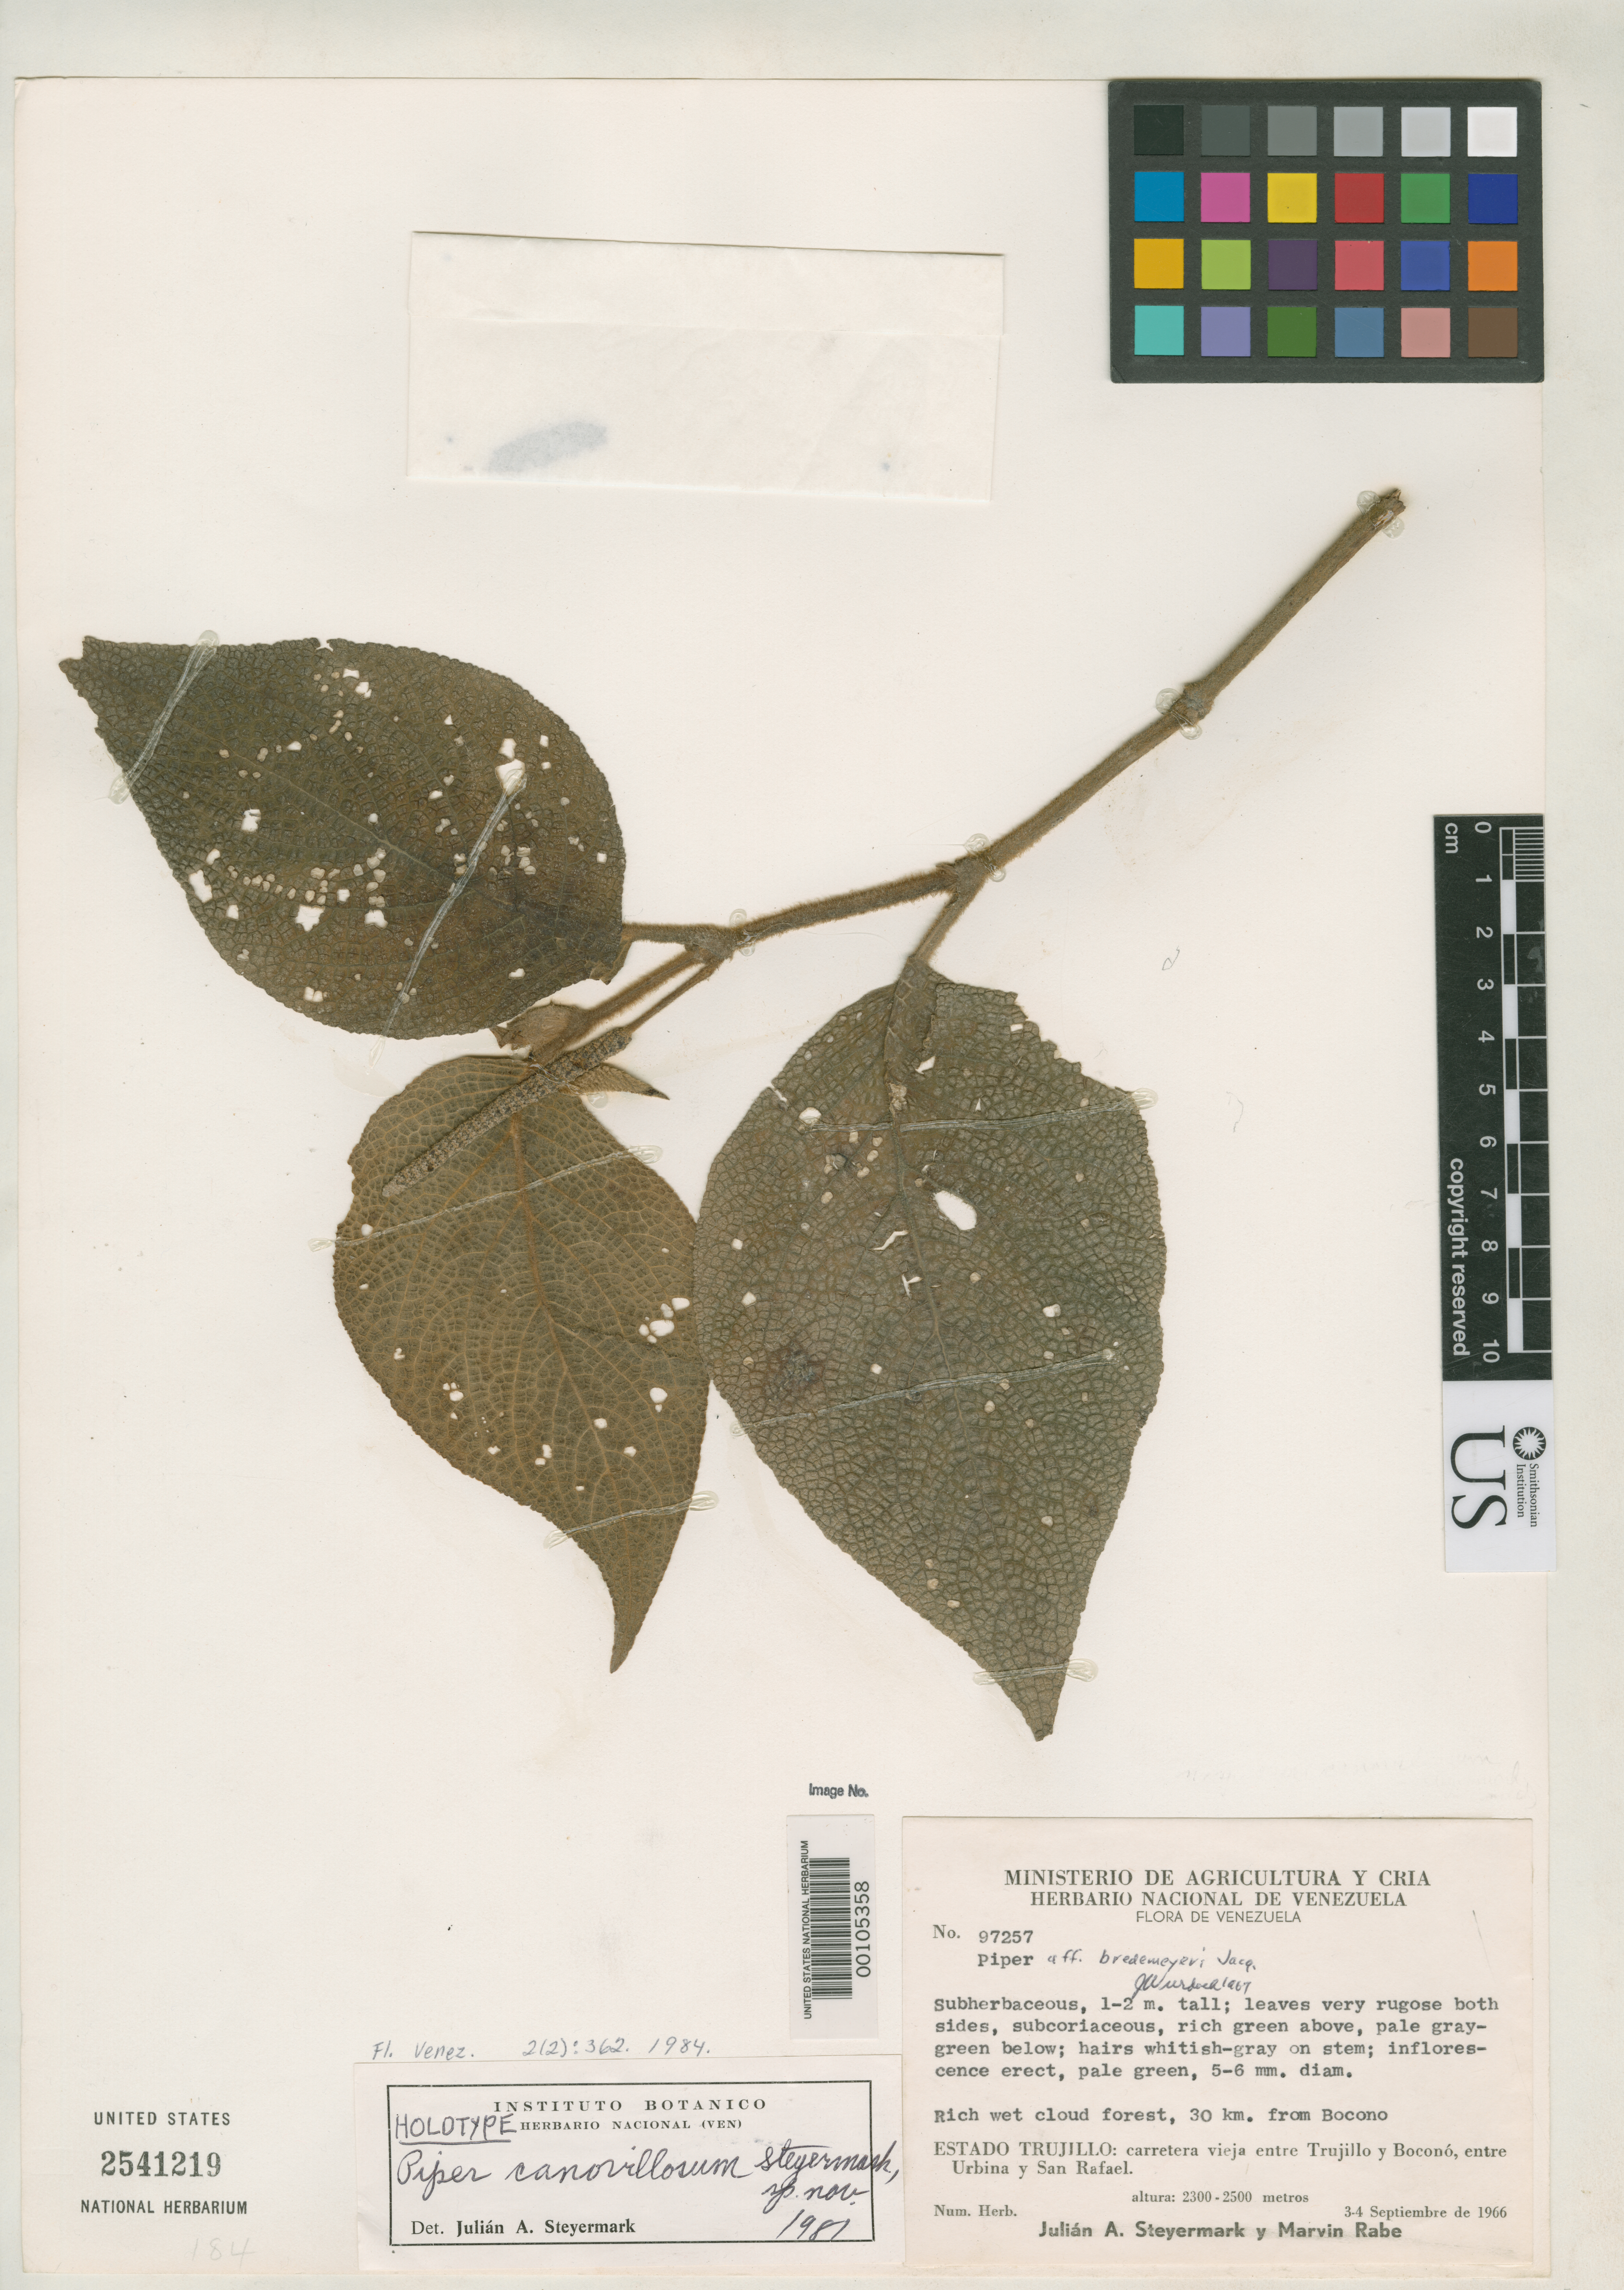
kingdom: Plantae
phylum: Tracheophyta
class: Magnoliopsida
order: Piperales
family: Piperaceae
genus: Piper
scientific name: Piper canovillosum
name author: Steyerm.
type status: Holotype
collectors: J. Steyermark & M. Rabe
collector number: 97257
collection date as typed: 03 Sep 1966 to 04 Sep 1966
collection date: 1966-09-03/1966-09-04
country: Venezuela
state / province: Trujillo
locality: Entre Urbina and San Rafael.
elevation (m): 2300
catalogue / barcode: US 2541219